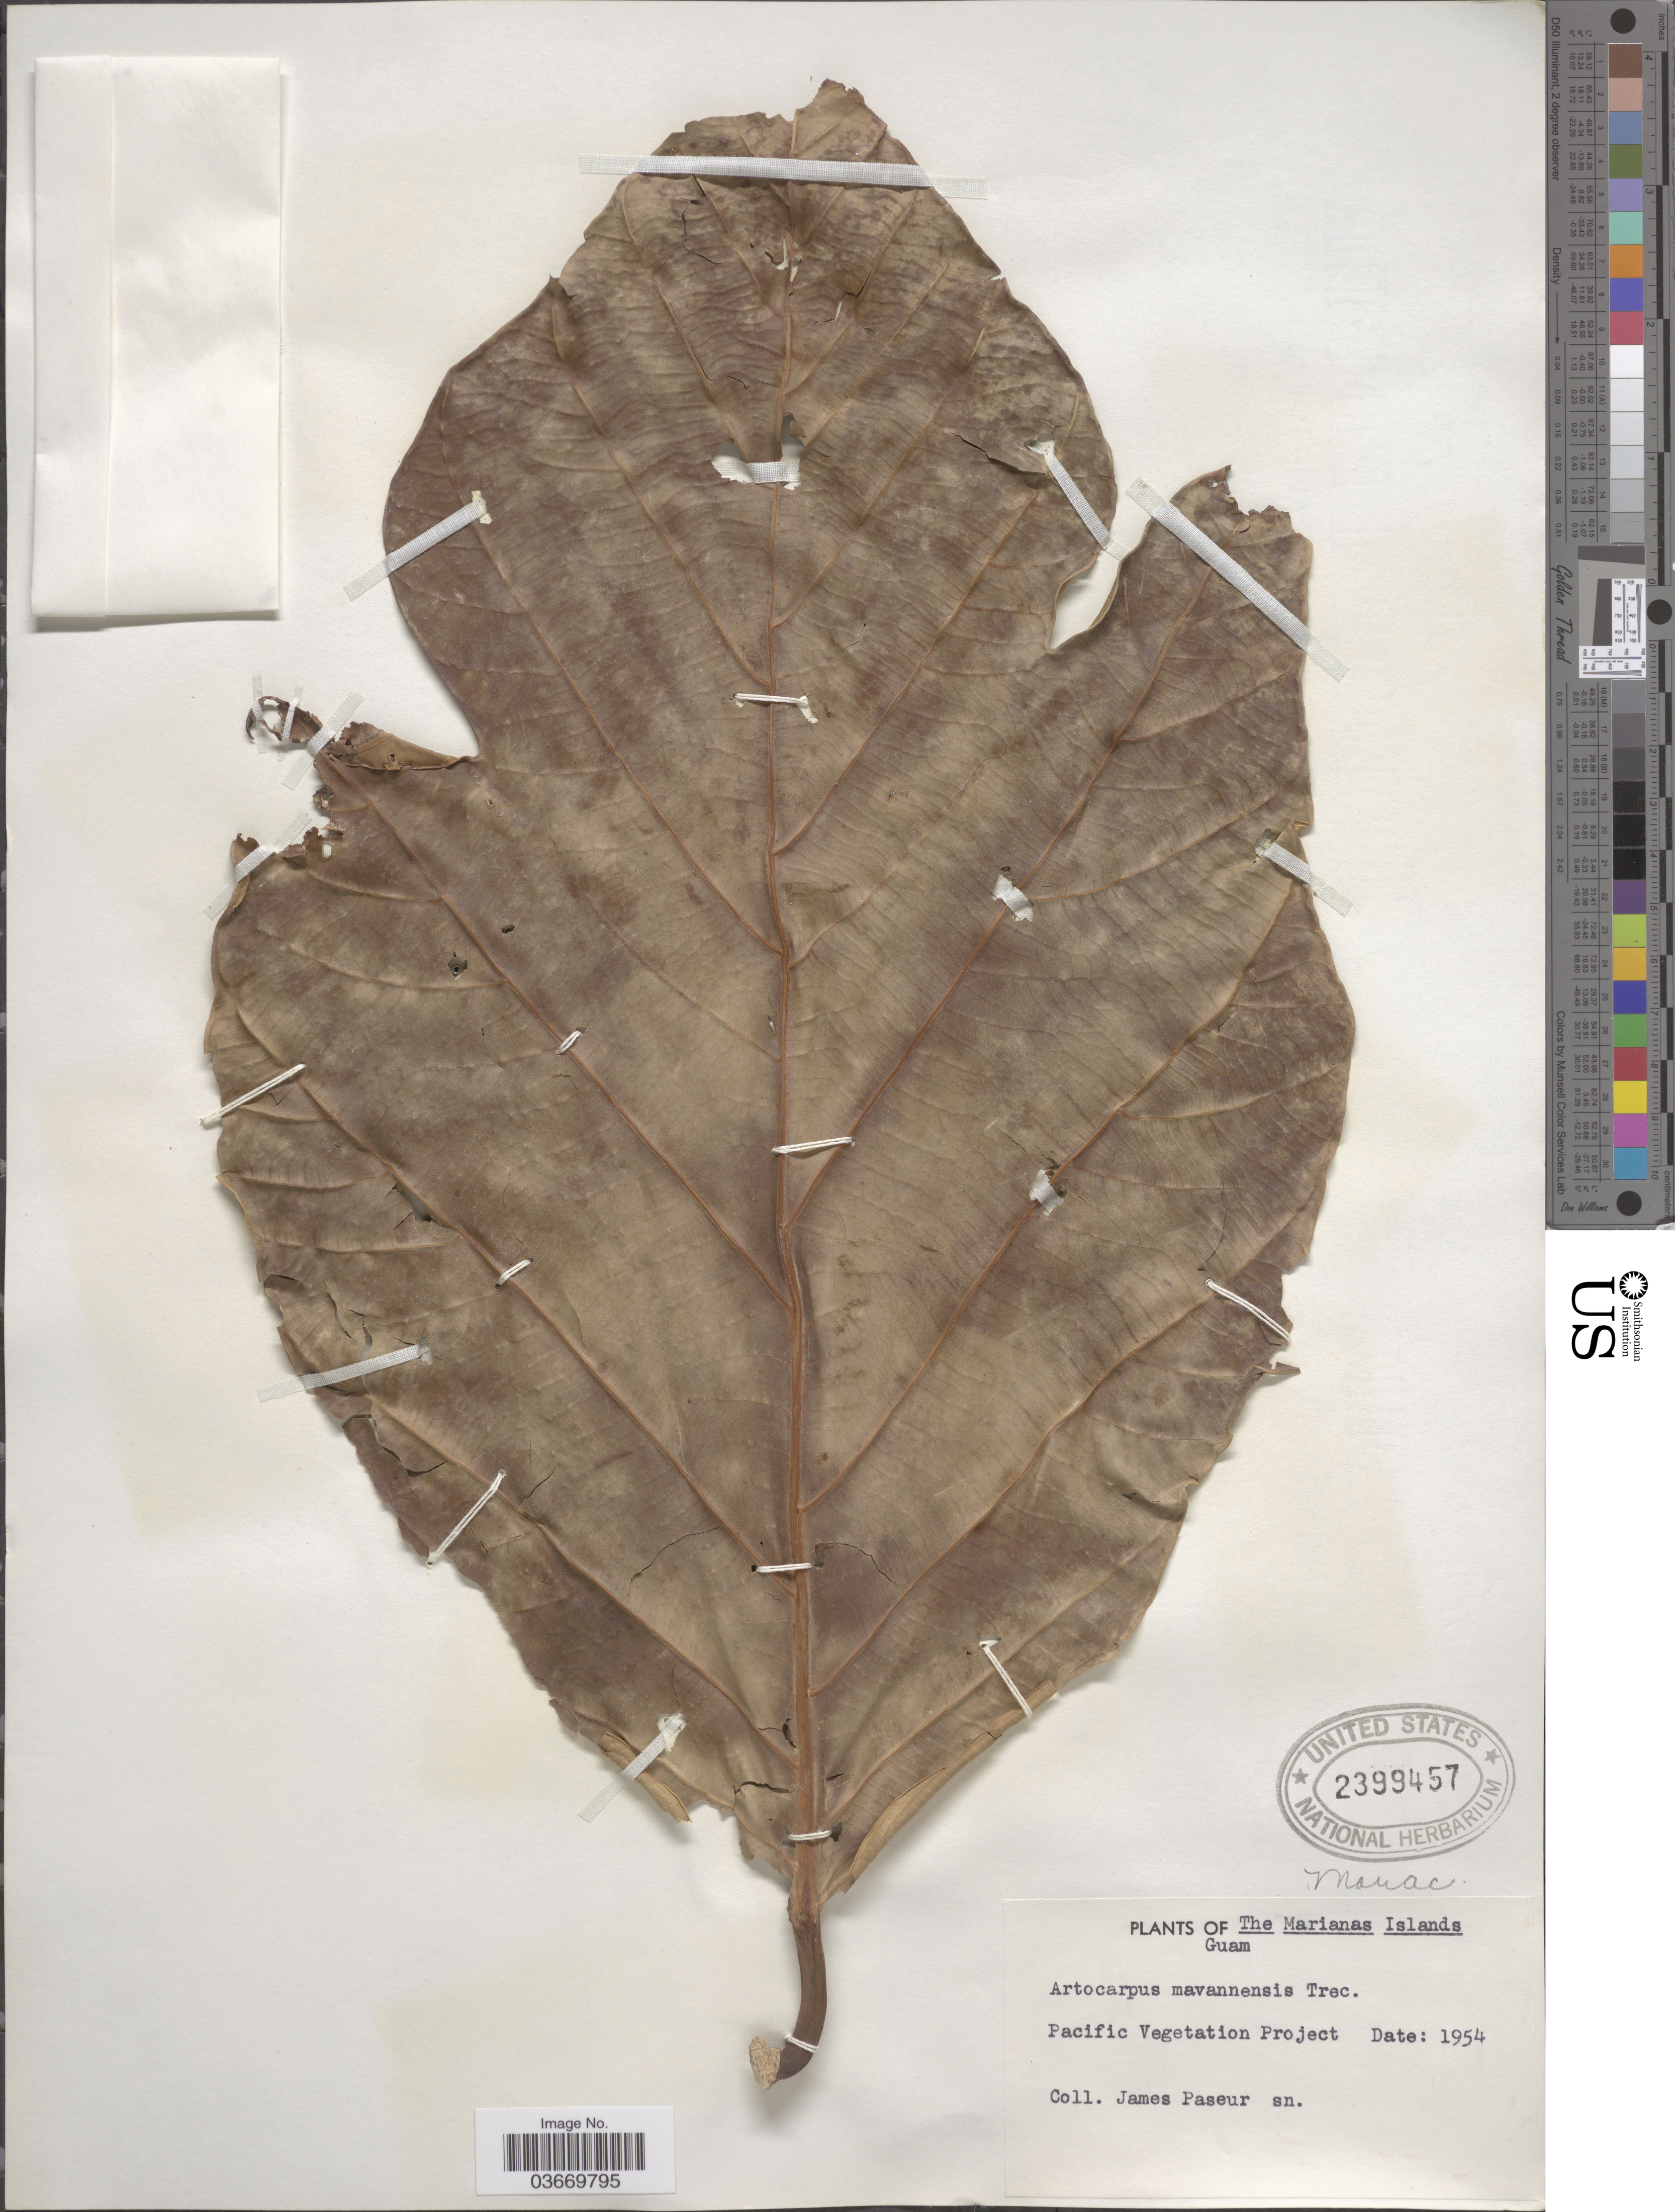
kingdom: Plantae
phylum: Tracheophyta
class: Magnoliopsida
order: Rosales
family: Moraceae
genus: Artocarpus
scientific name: Artocarpus mariannensis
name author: Trécul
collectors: J. Paseur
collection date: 1954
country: Guam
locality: The Marianas Islands. Pacific Vegetation Project.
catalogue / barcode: US 2399457